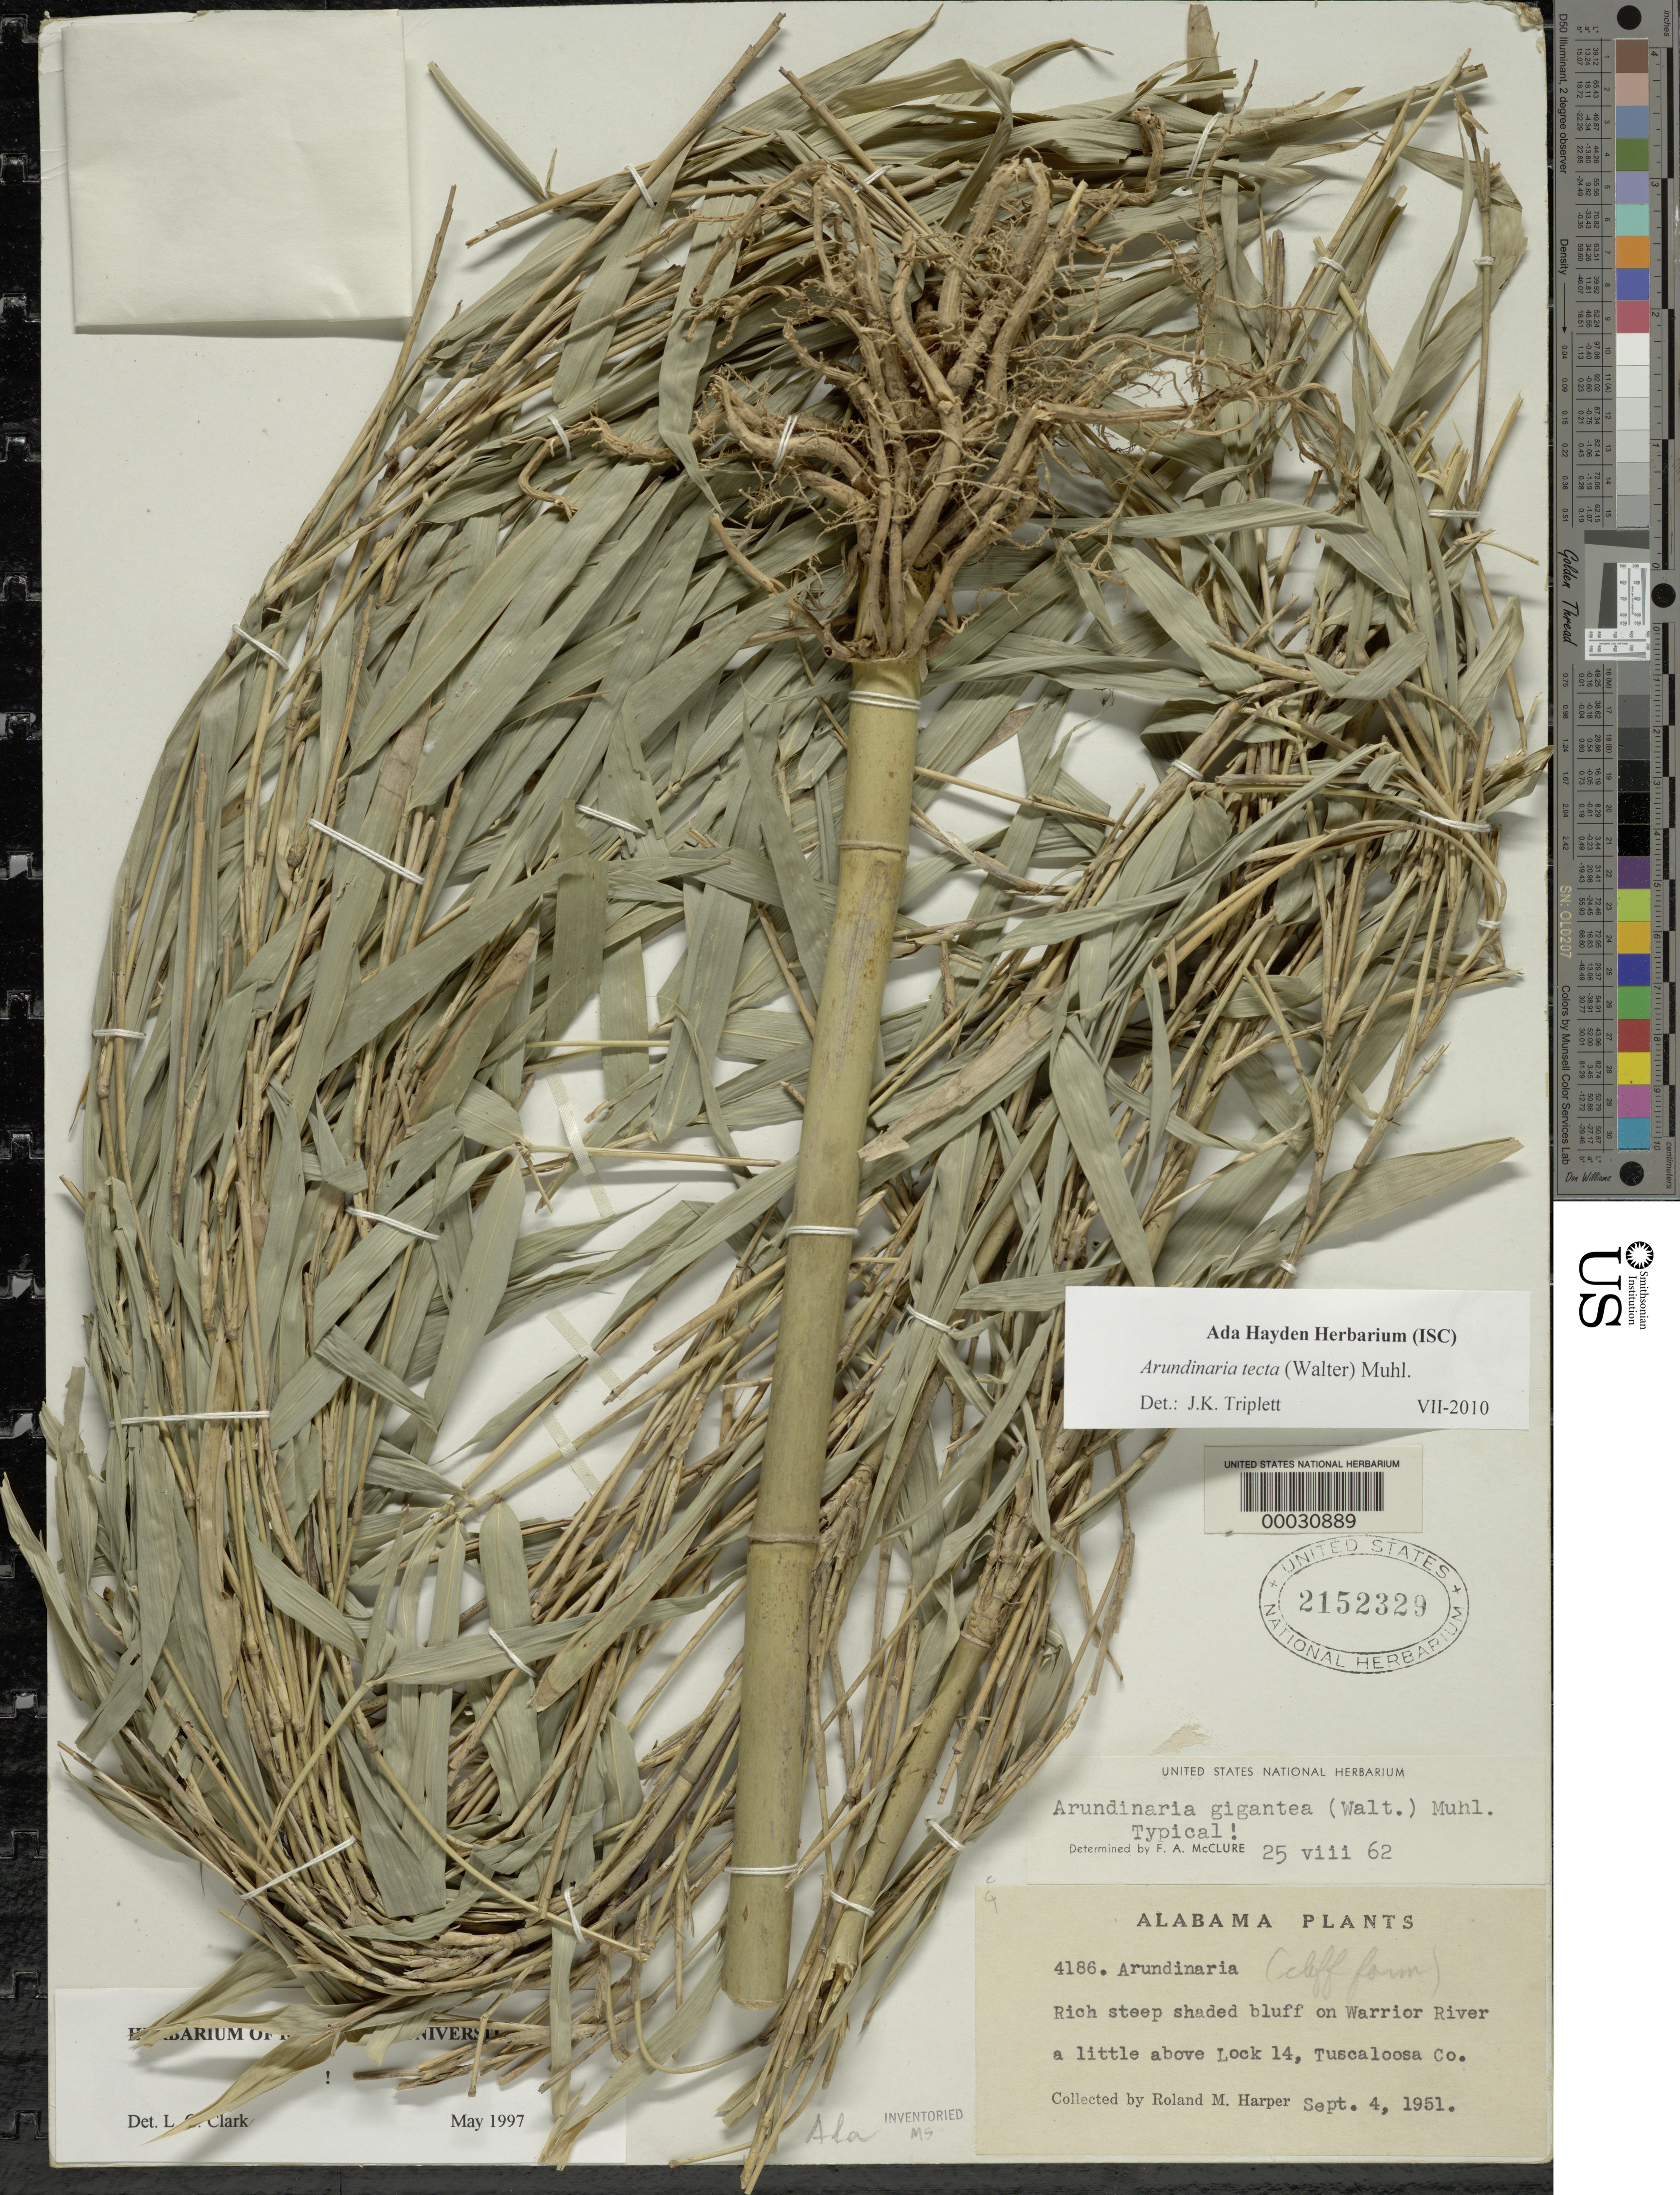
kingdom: Plantae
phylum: Tracheophyta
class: Liliopsida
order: Poales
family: Poaceae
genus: Arundinaria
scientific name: Arundinaria tecta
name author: (Walter) Muhl.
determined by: Triplett, J. K.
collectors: R. M. Harper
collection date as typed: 04 Sep 1951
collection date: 1951-09-04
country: United States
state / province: Alabama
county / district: Tuscaloosa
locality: Warrior river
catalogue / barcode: US 2152329